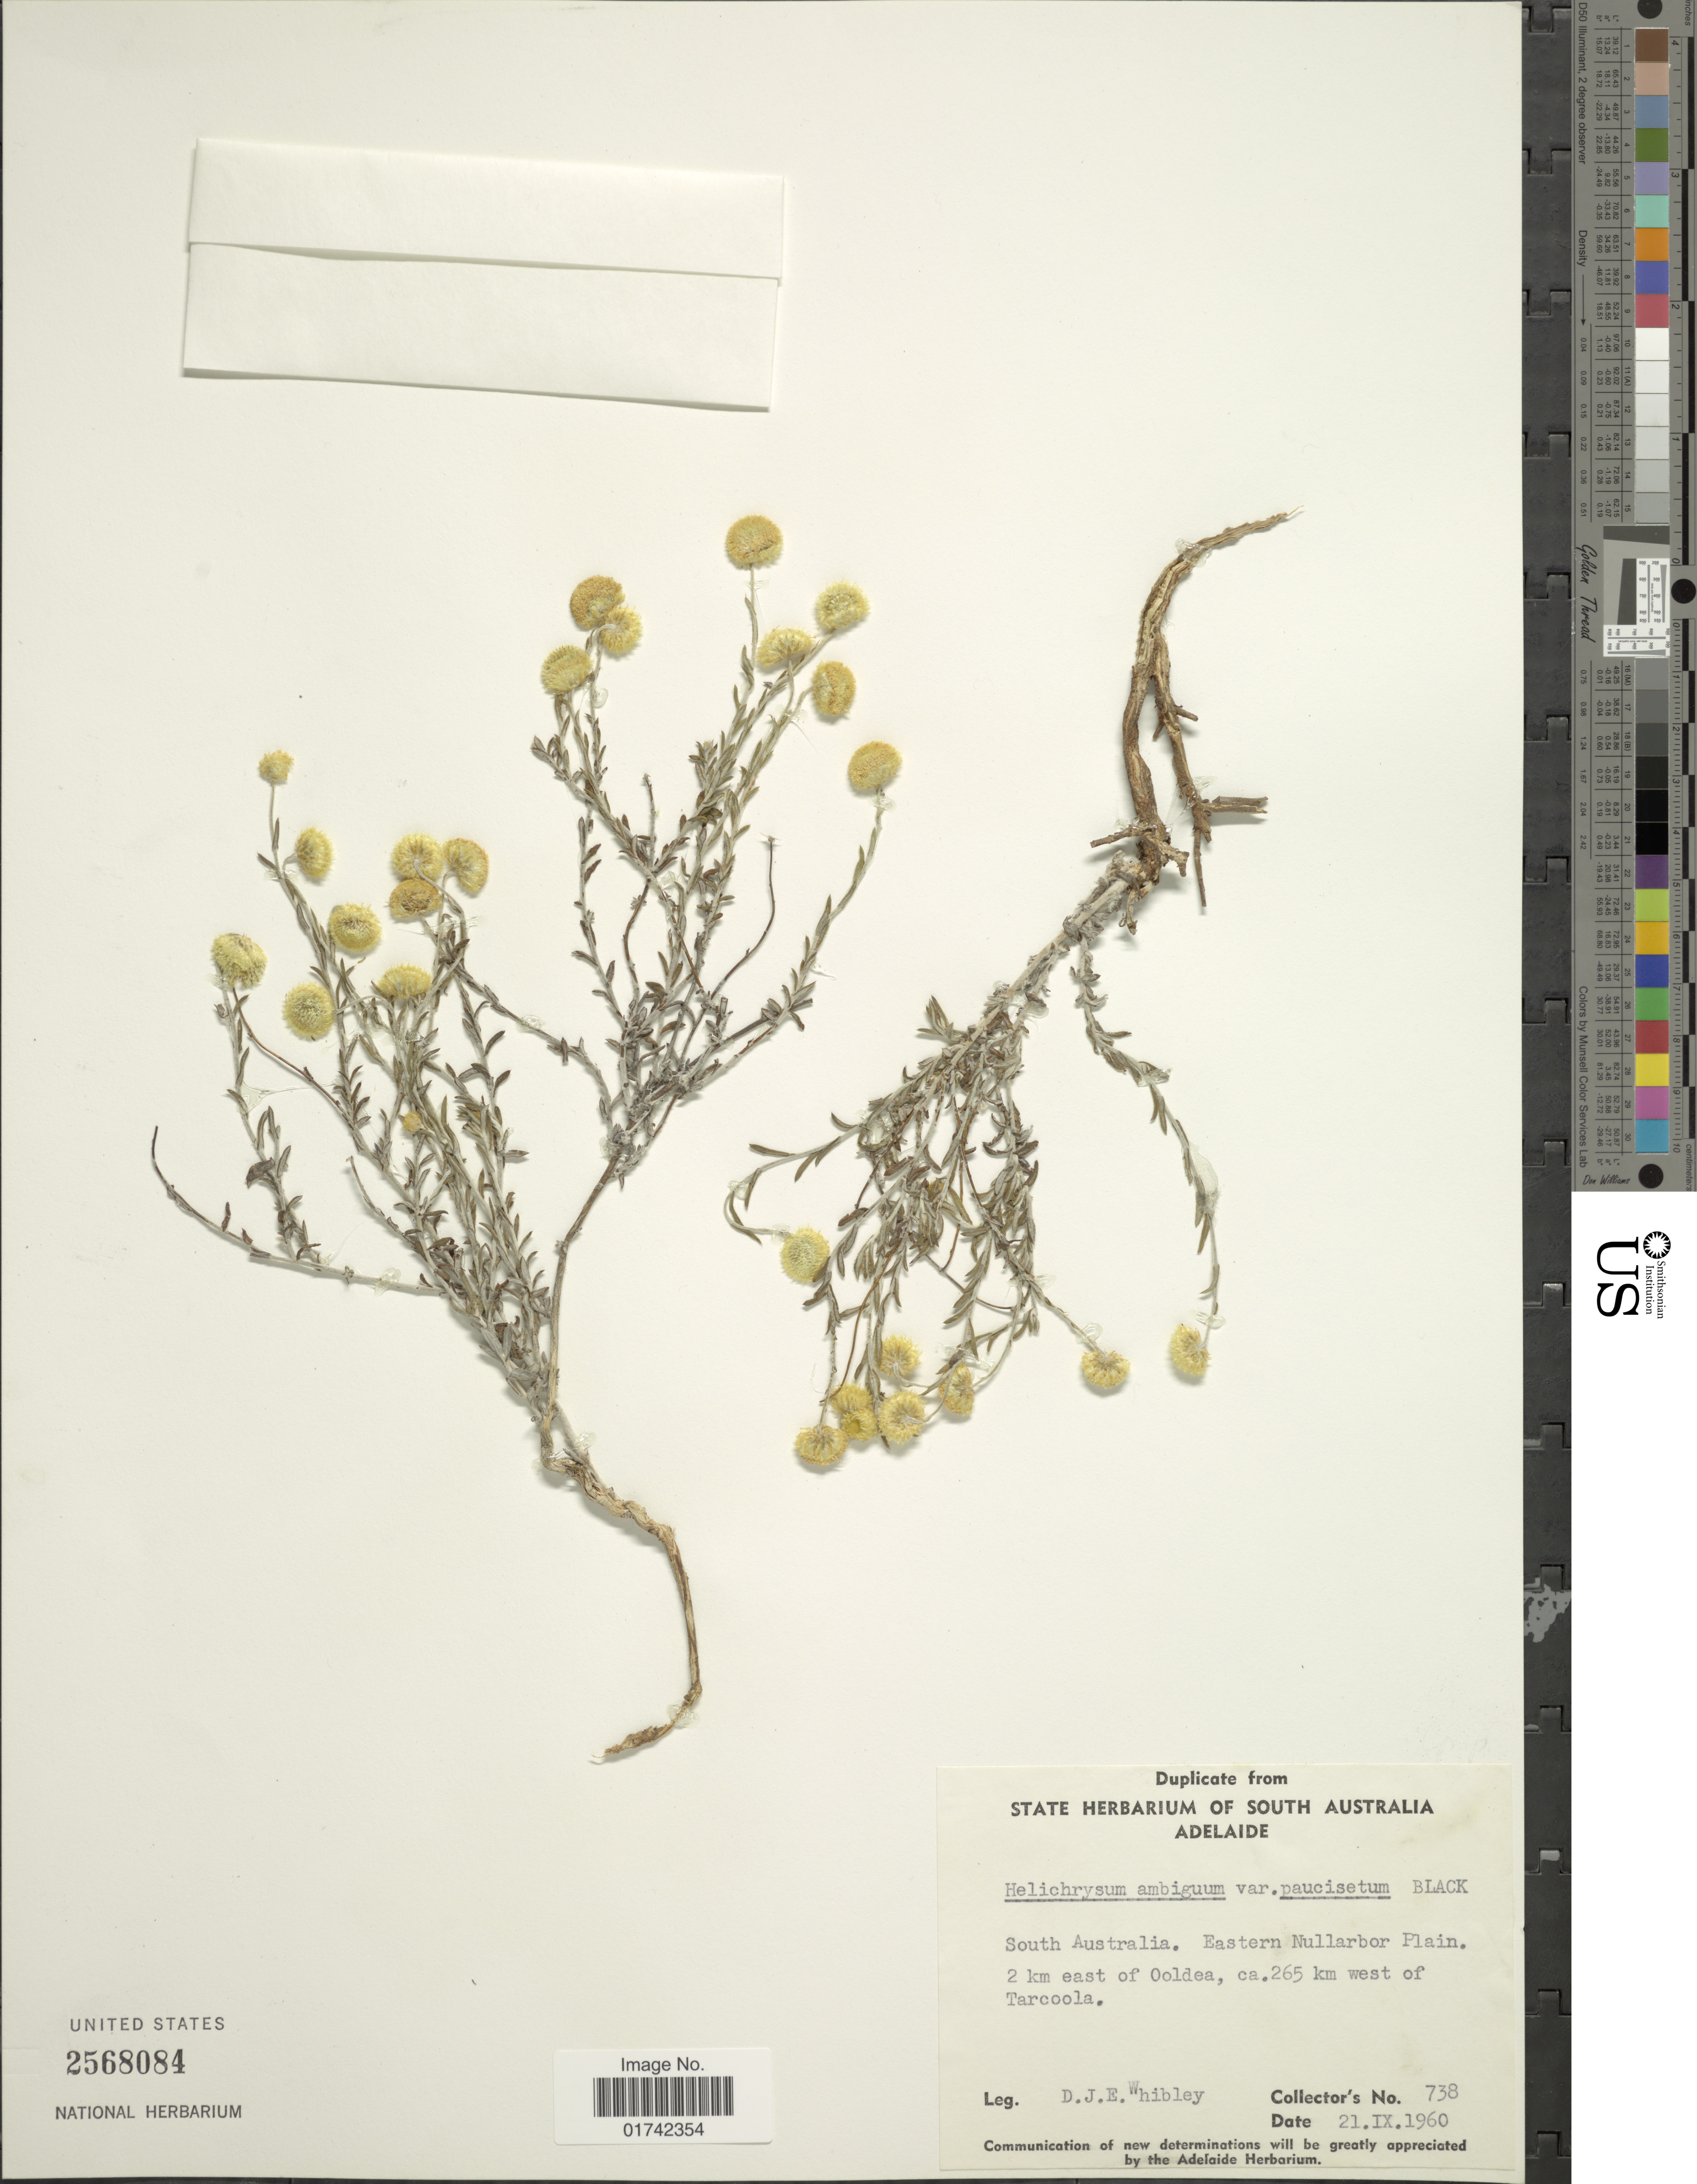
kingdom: Plantae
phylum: Tracheophyta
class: Magnoliopsida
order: Asterales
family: Asteraceae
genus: Helichrysum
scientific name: Helichrysum ambiguum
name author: Turcz.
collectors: D. Whibley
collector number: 738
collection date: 1960-09-21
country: Australia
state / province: South Australia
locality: Eastern Nullarbor Plain, 2 km east of Ooldea, ca 265 km west of Tarcoola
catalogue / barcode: US 2568084